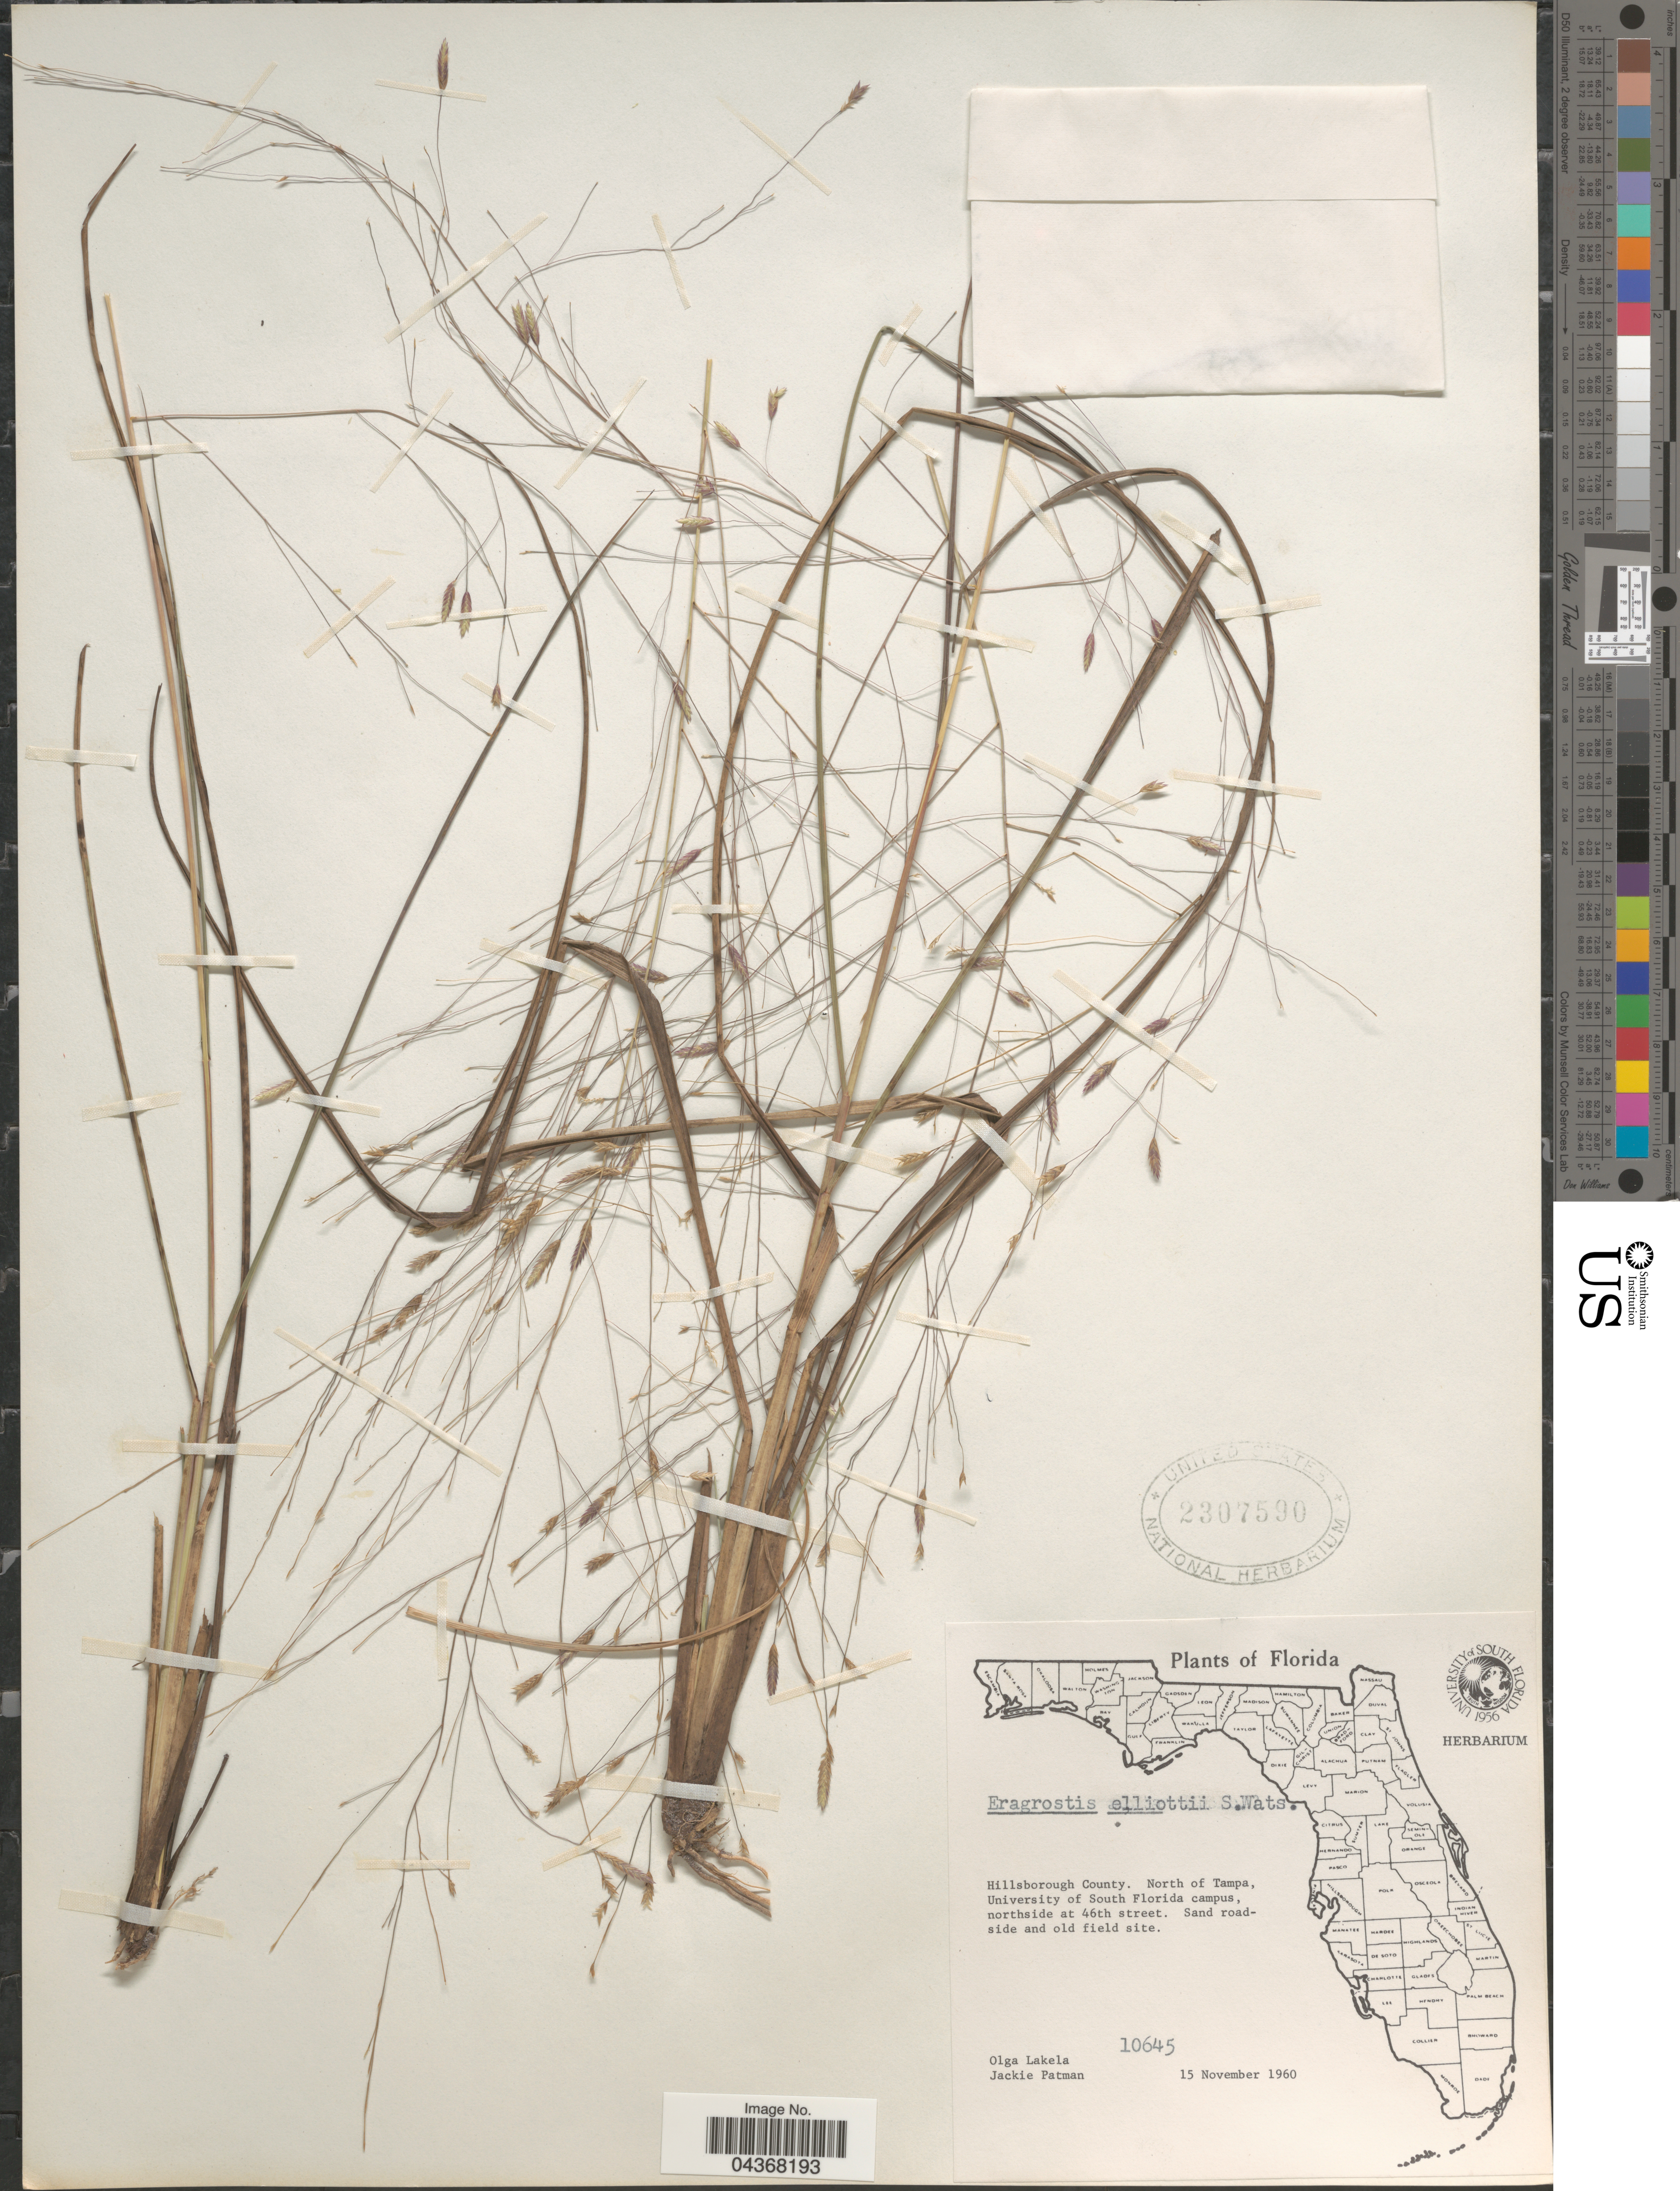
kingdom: Plantae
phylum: Tracheophyta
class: Liliopsida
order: Poales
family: Poaceae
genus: Eragrostis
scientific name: Eragrostis elliottii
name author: S. Watson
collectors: O. K. Lakela & J. Patman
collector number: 10645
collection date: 1960-11-15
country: United States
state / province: Florida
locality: Hillsborough County. North of Tampa, University of South Florida campus, northside at 46th street.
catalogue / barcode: US 2307590